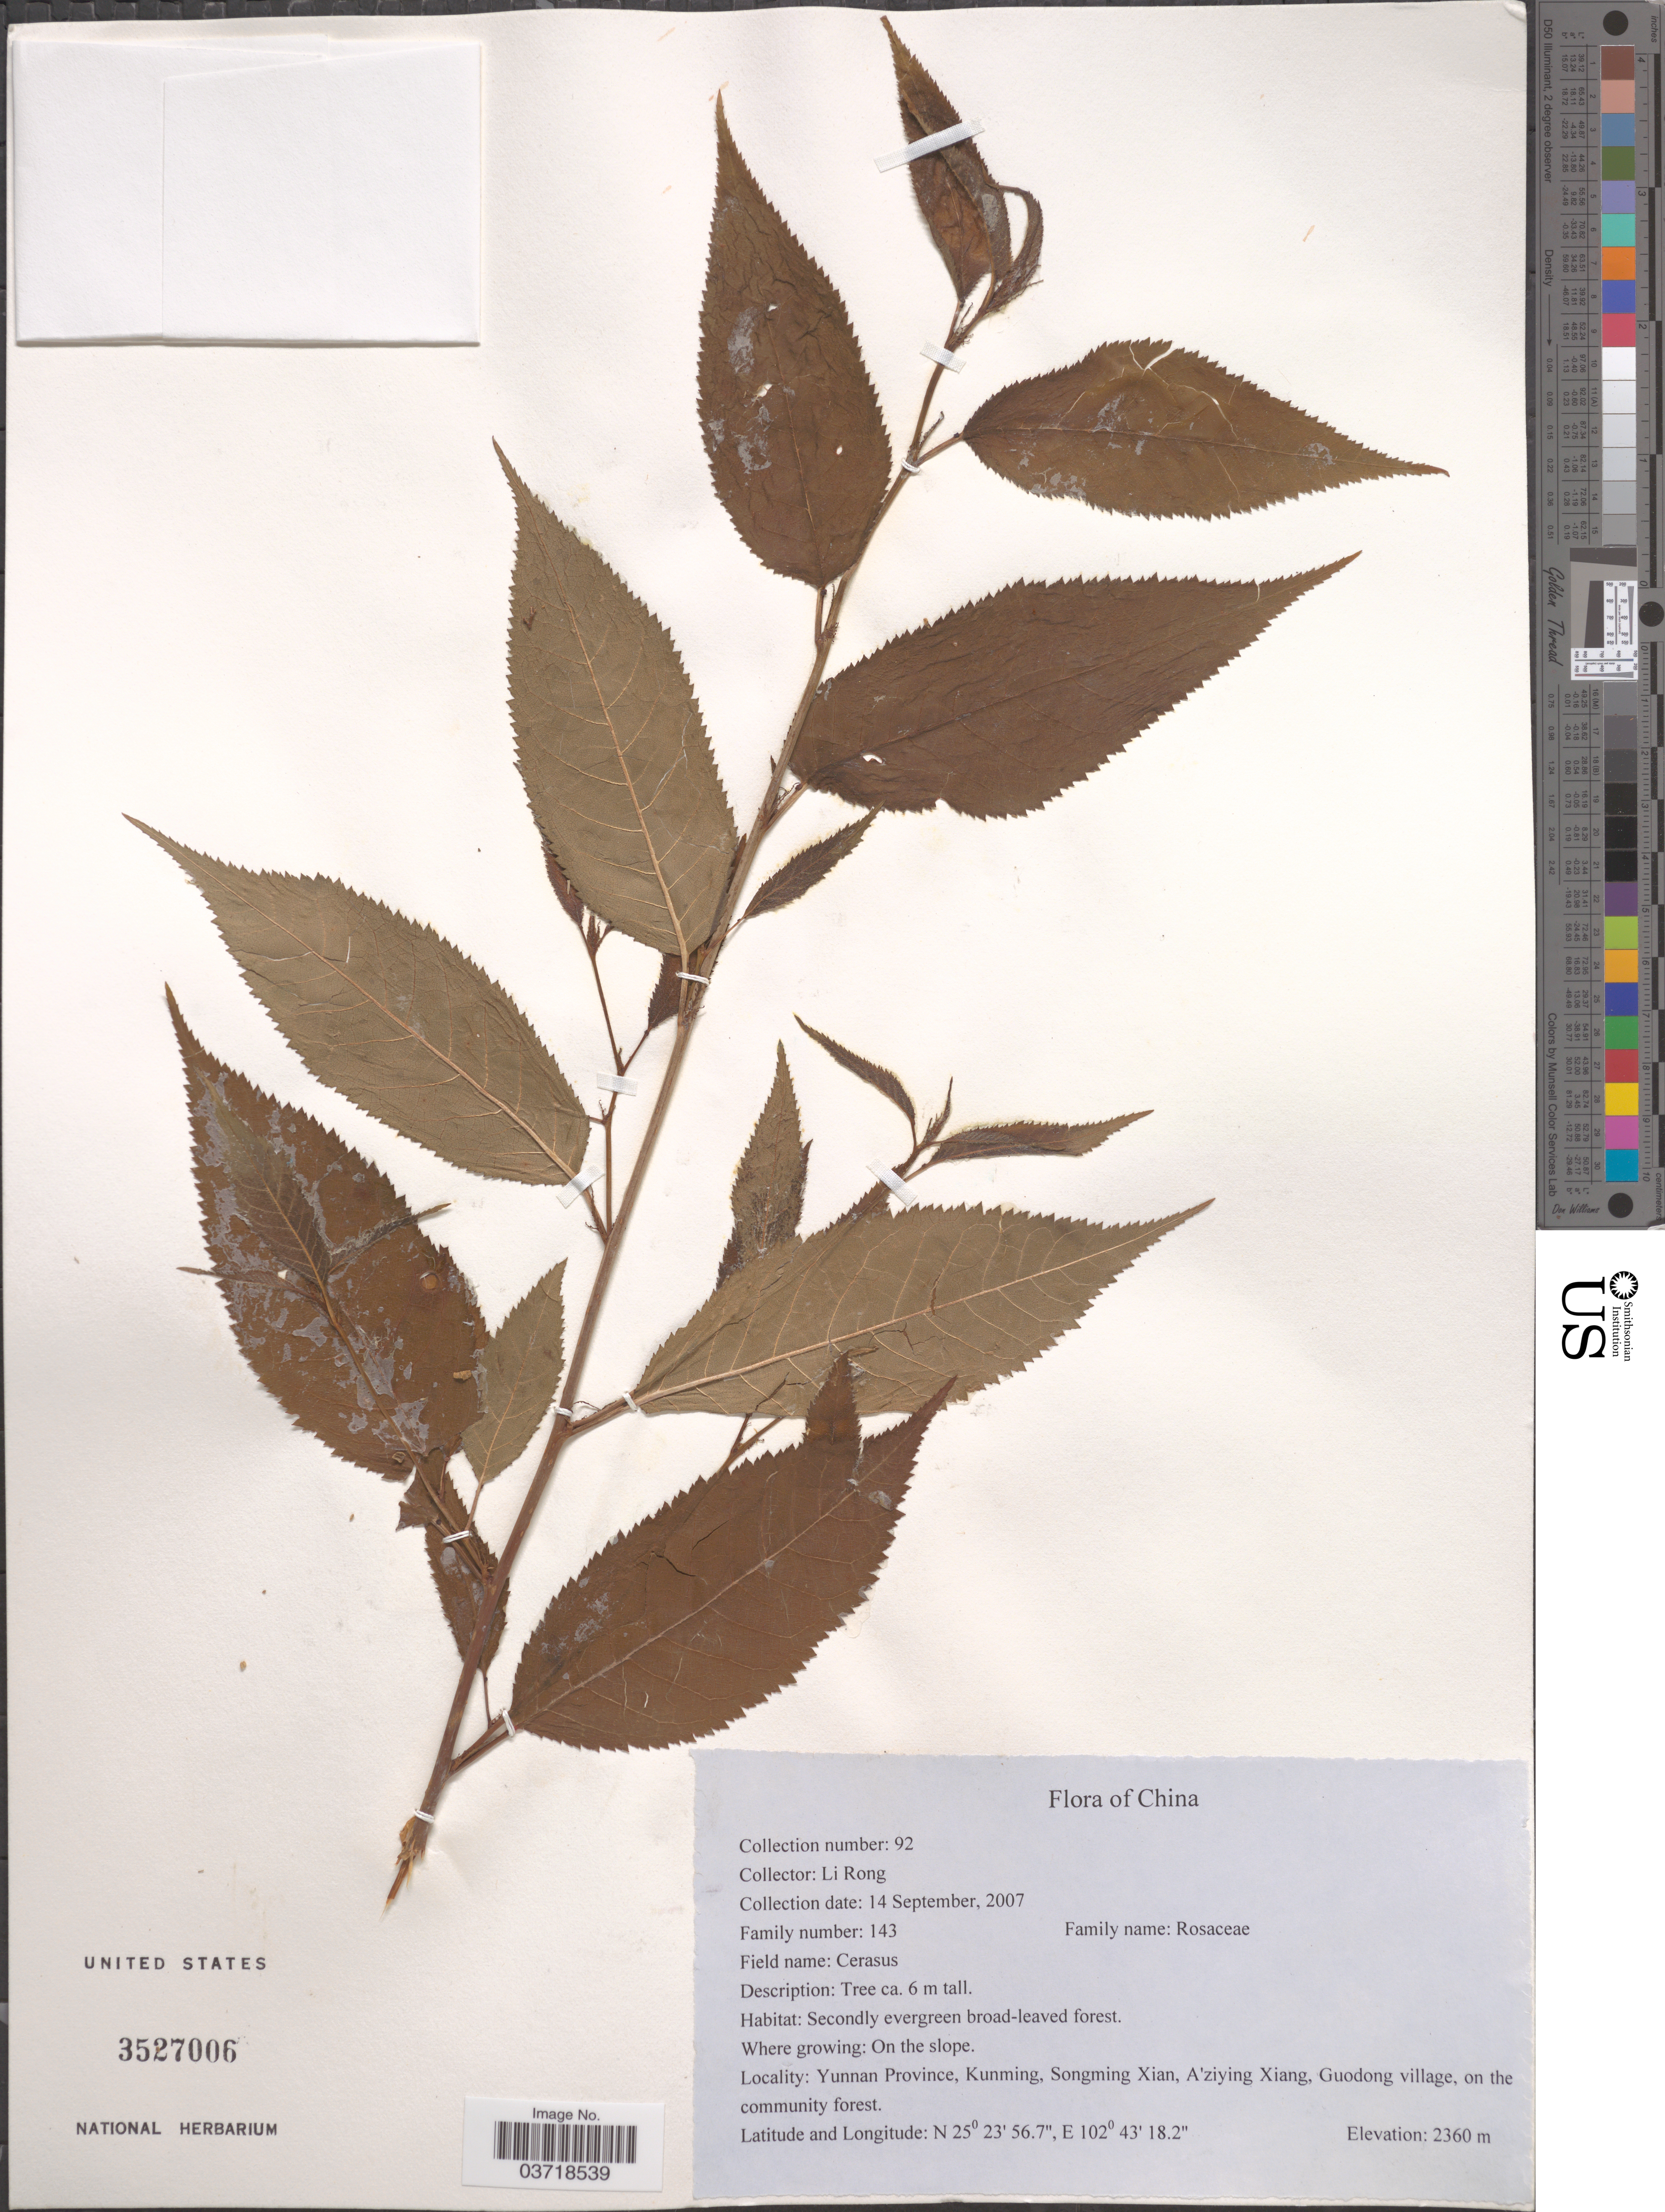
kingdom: Plantae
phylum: Tracheophyta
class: Magnoliopsida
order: Rosales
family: Rosaceae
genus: Prunus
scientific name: Prunus sp.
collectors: R. Li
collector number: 92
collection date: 2007-09-14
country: China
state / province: Yunnan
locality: Kunming, Songming Xian, A'ziying Xiang, Guodong village, on the community forest.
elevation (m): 2360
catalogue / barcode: US 3527006